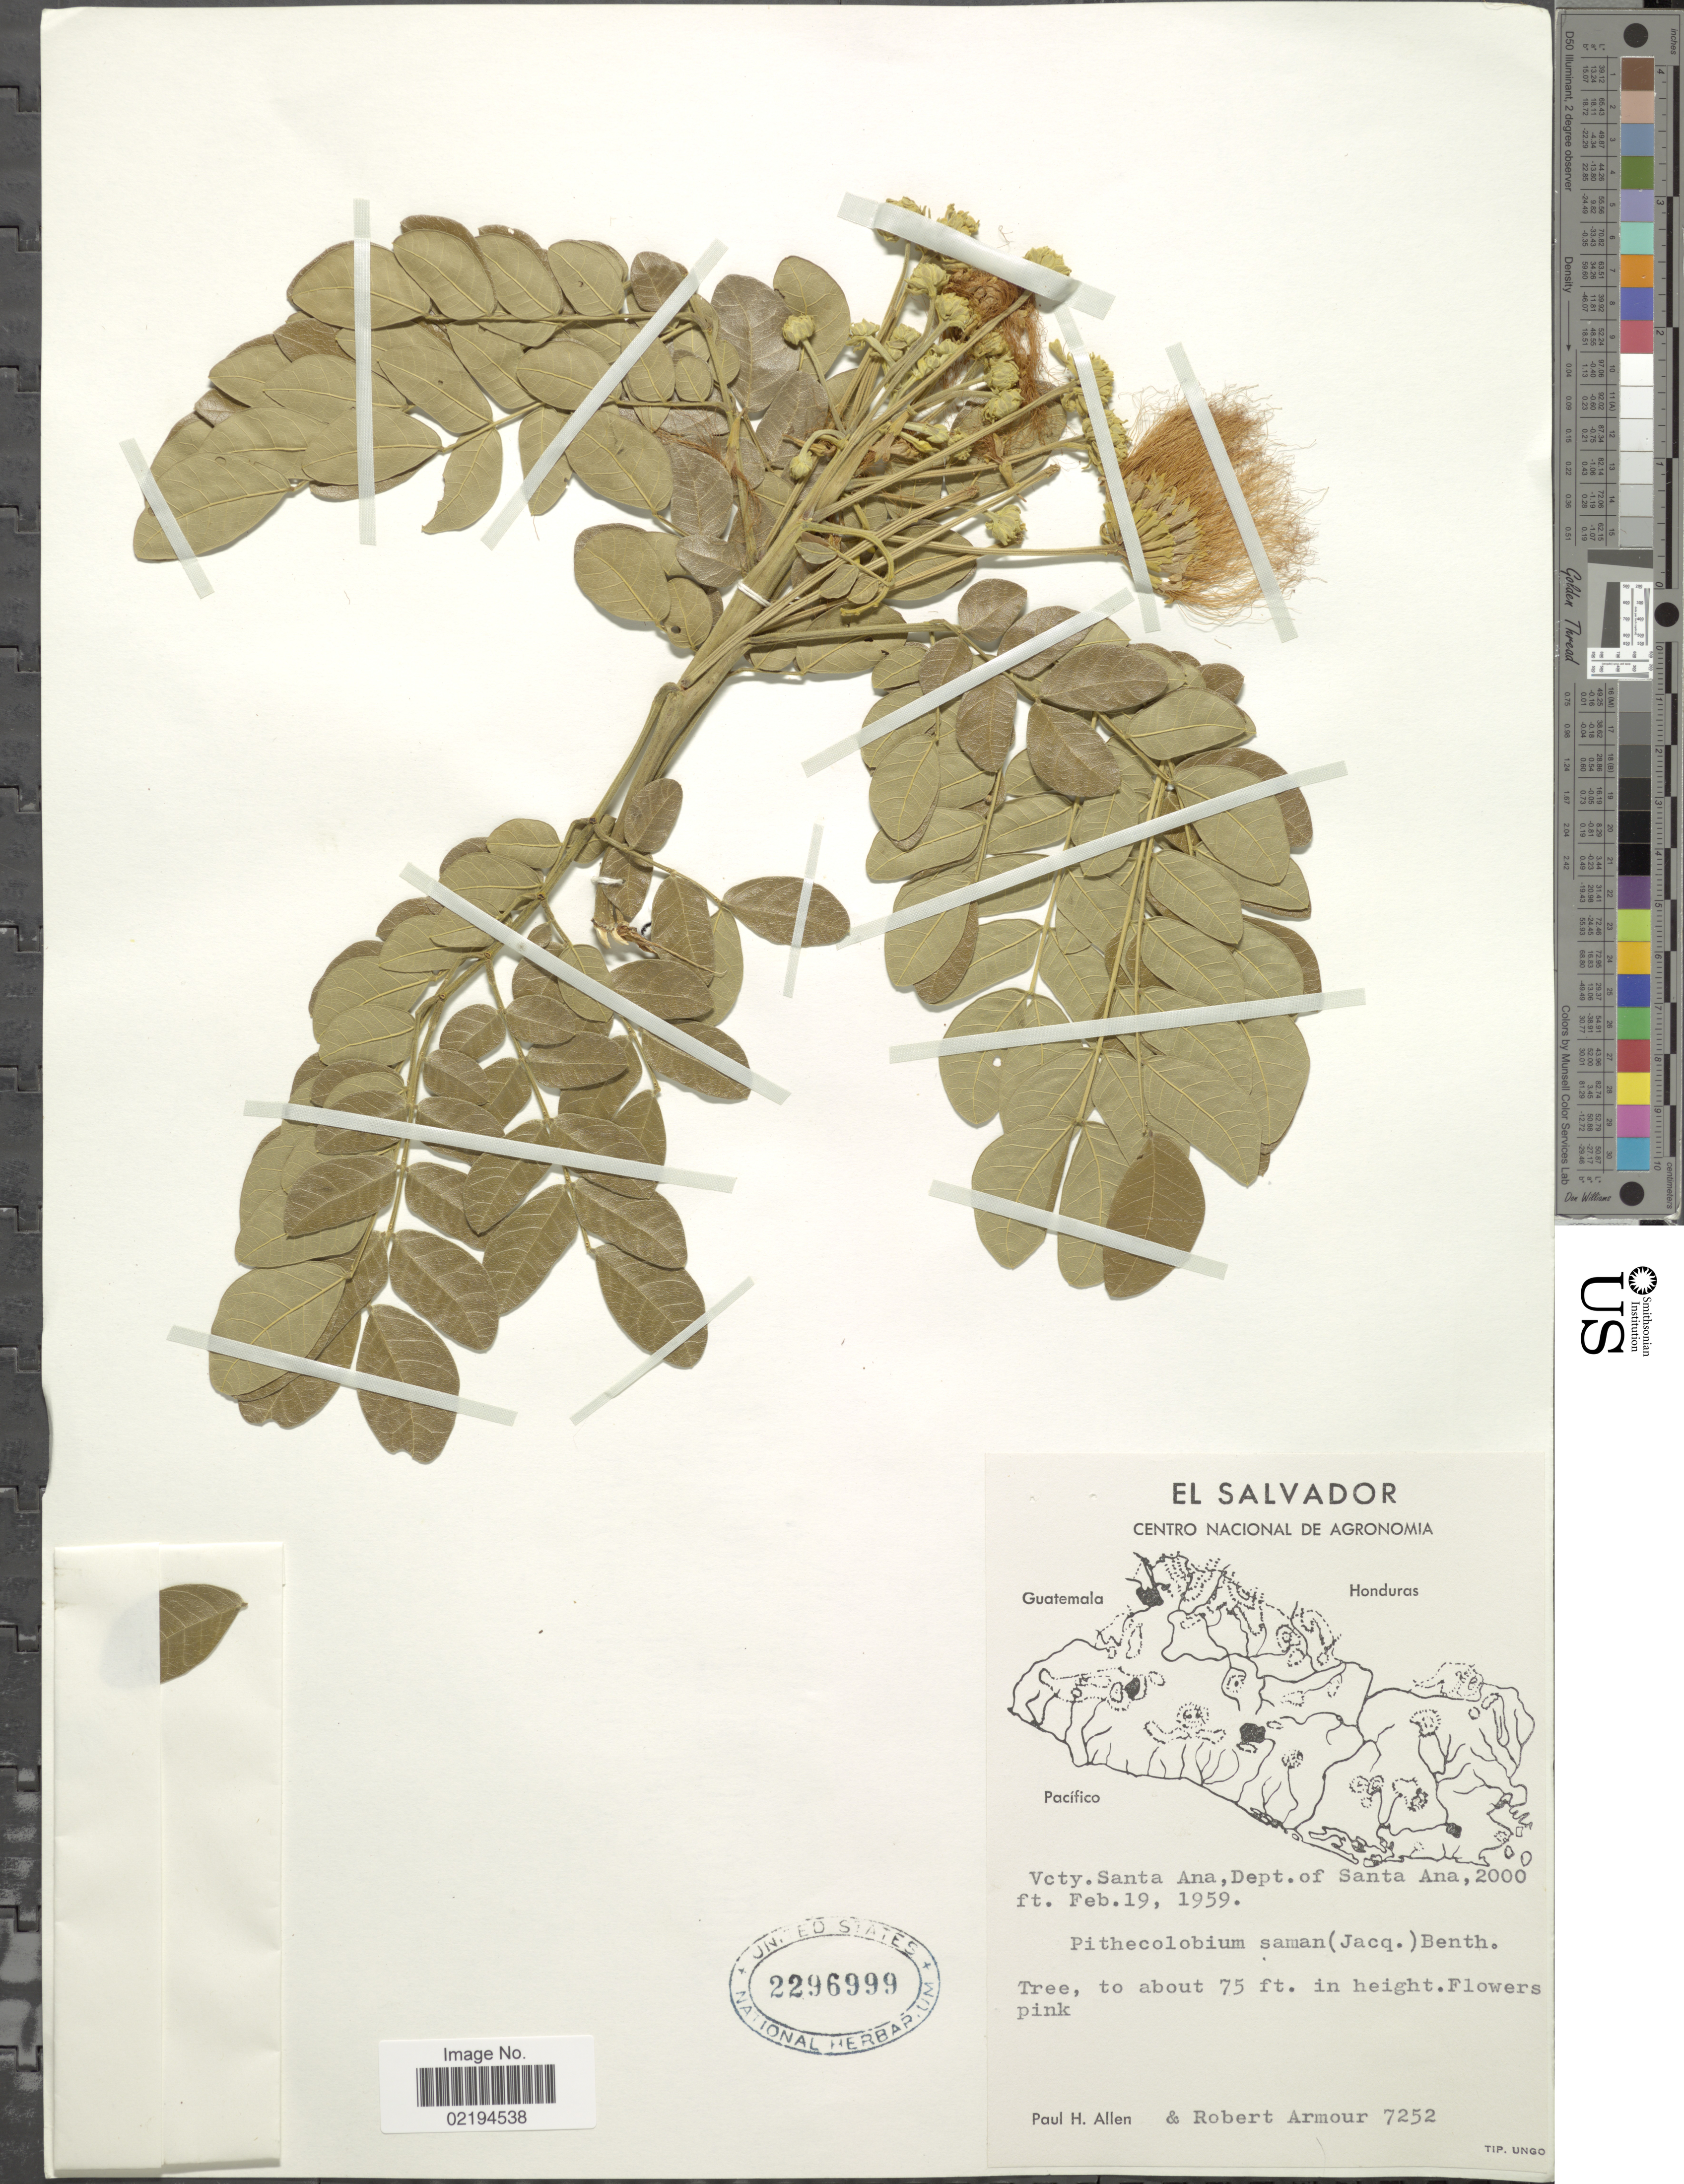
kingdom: Plantae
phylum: Tracheophyta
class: Magnoliopsida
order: Fabales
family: Fabaceae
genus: Samanea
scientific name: Samanea saman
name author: (Jacq.) Merr.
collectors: P. H. Allen & R. Armour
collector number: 7252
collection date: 1959-02-19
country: El Salvador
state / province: Santa Ana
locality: Vcty. Santa Ana.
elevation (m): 610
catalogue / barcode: US 2296999